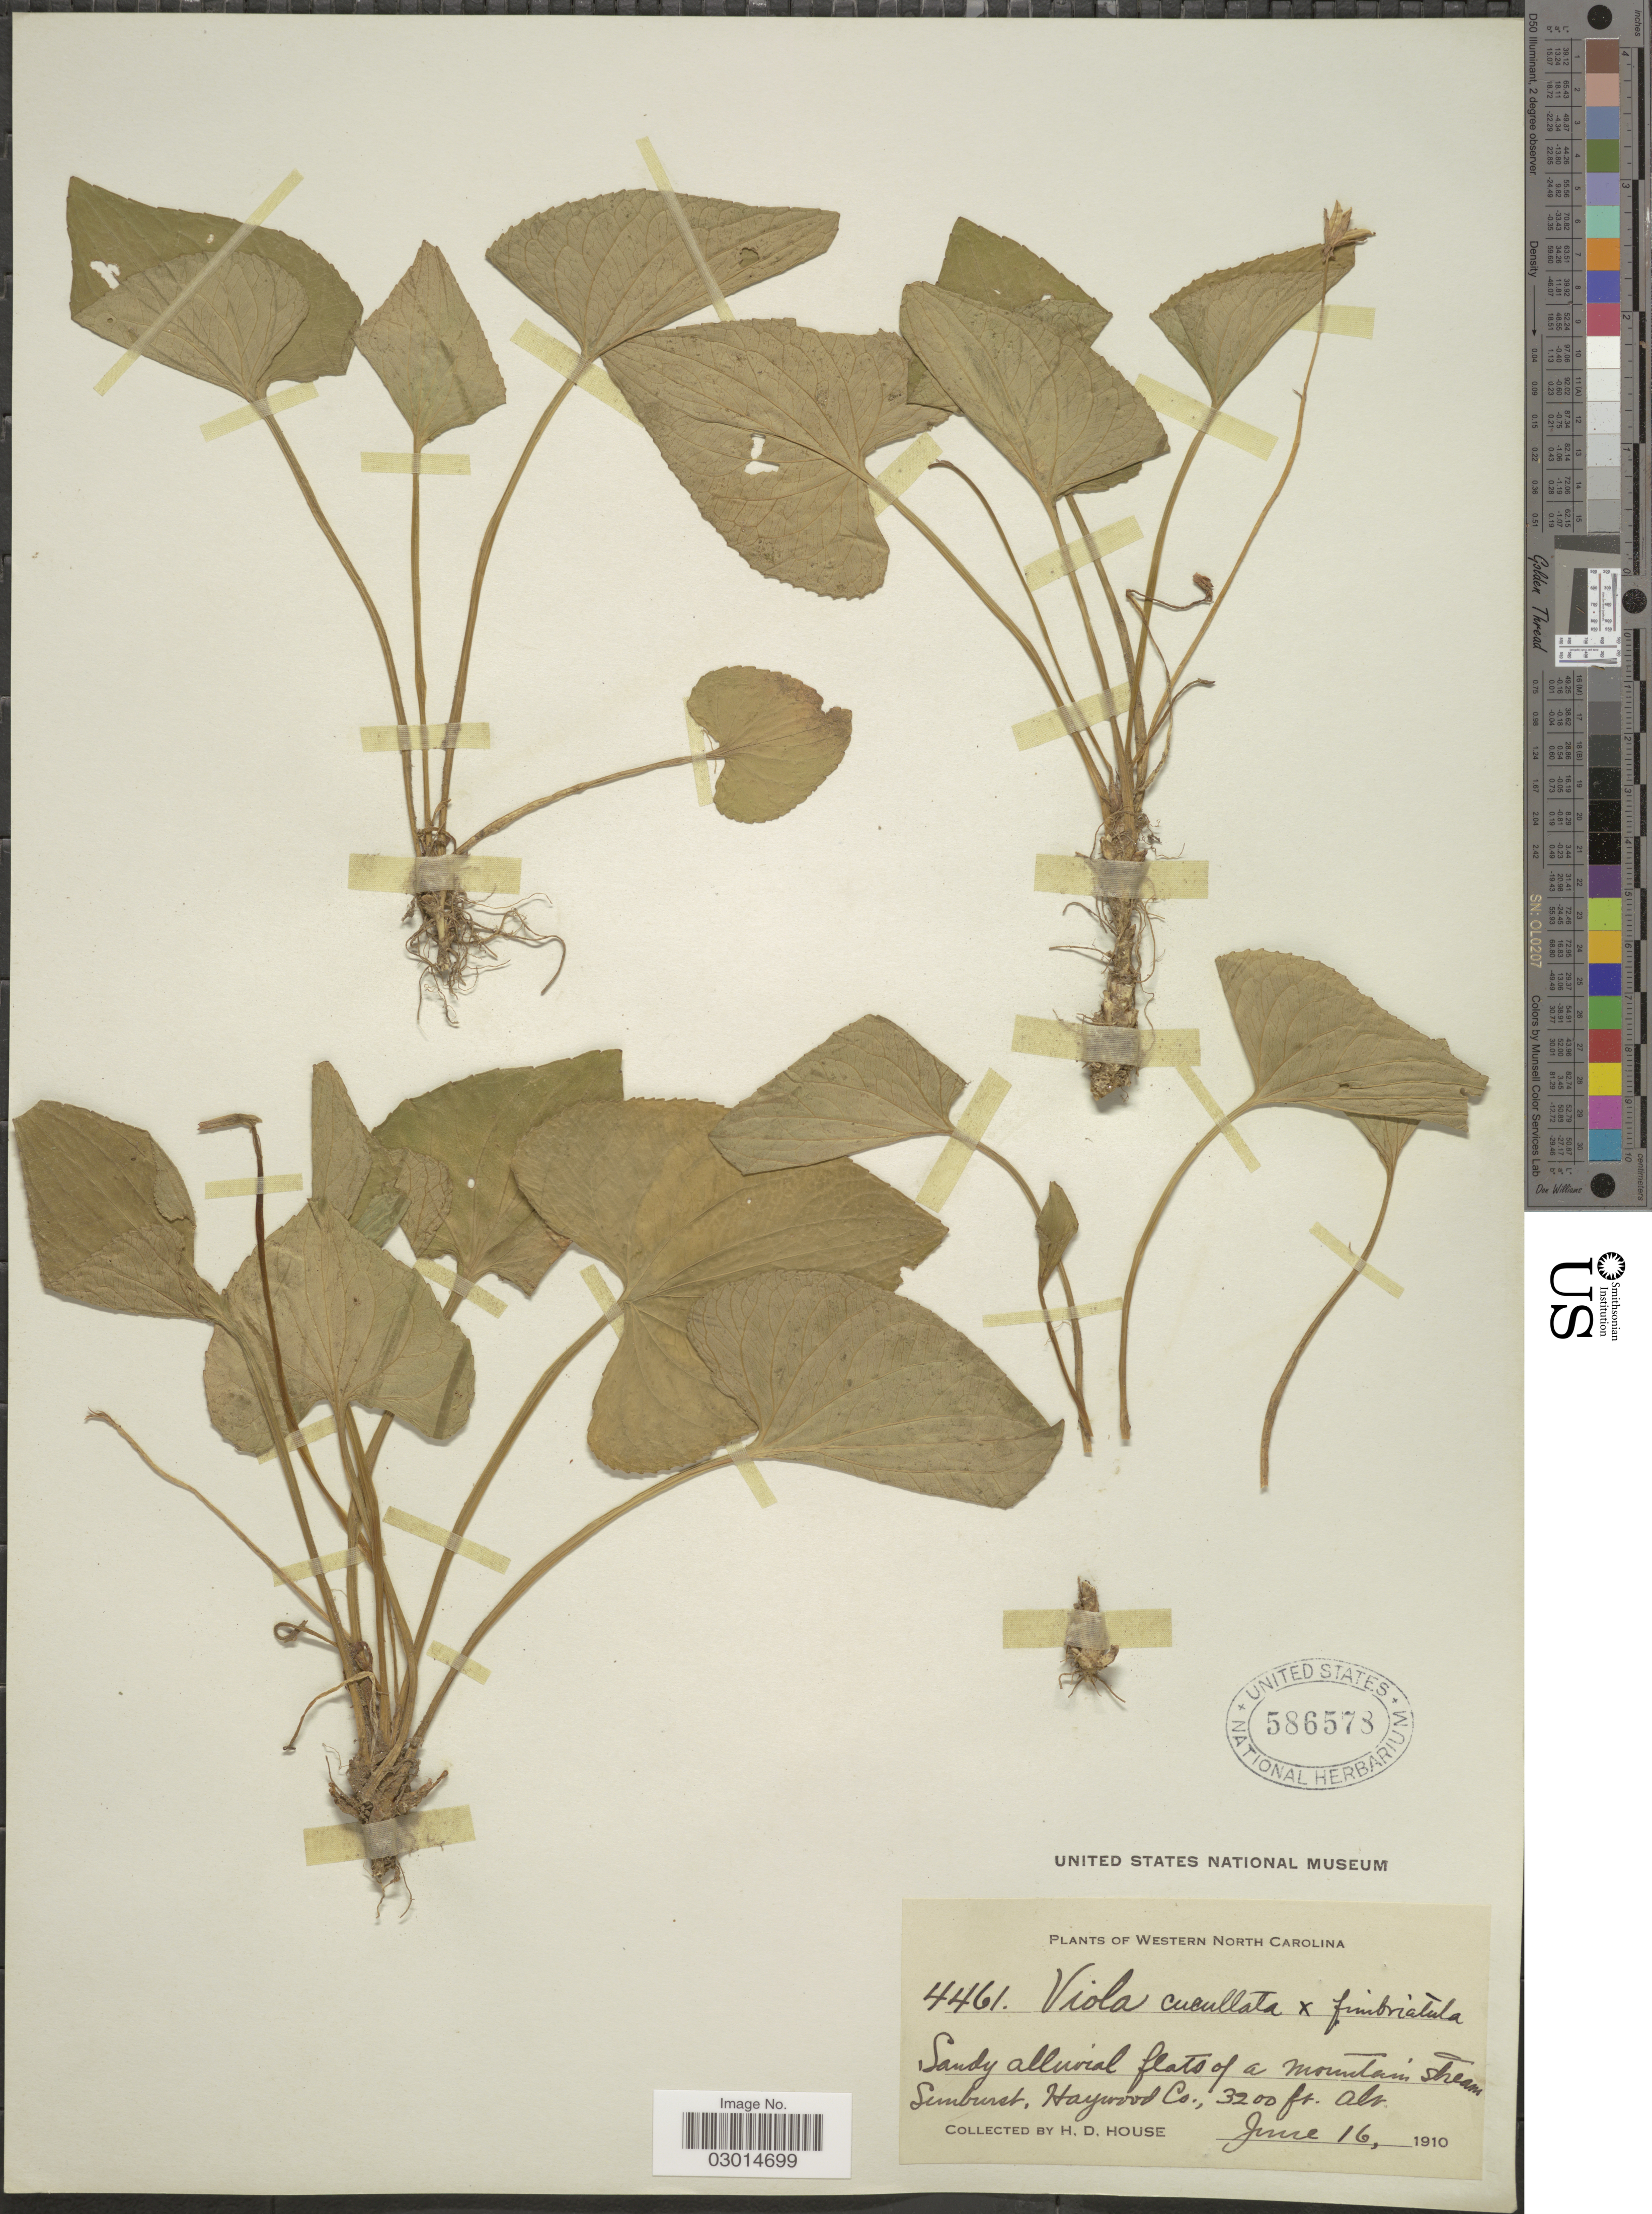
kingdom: Plantae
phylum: Tracheophyta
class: Magnoliopsida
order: Malpighiales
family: Violaceae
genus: Viola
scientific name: Viola cucullata x V. fimbriatula Small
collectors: H. D. House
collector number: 4461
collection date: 1910-06-16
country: United States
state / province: North Carolina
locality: Western North Carolina, Sunburst, Haywood Co.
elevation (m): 975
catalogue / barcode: US 586578